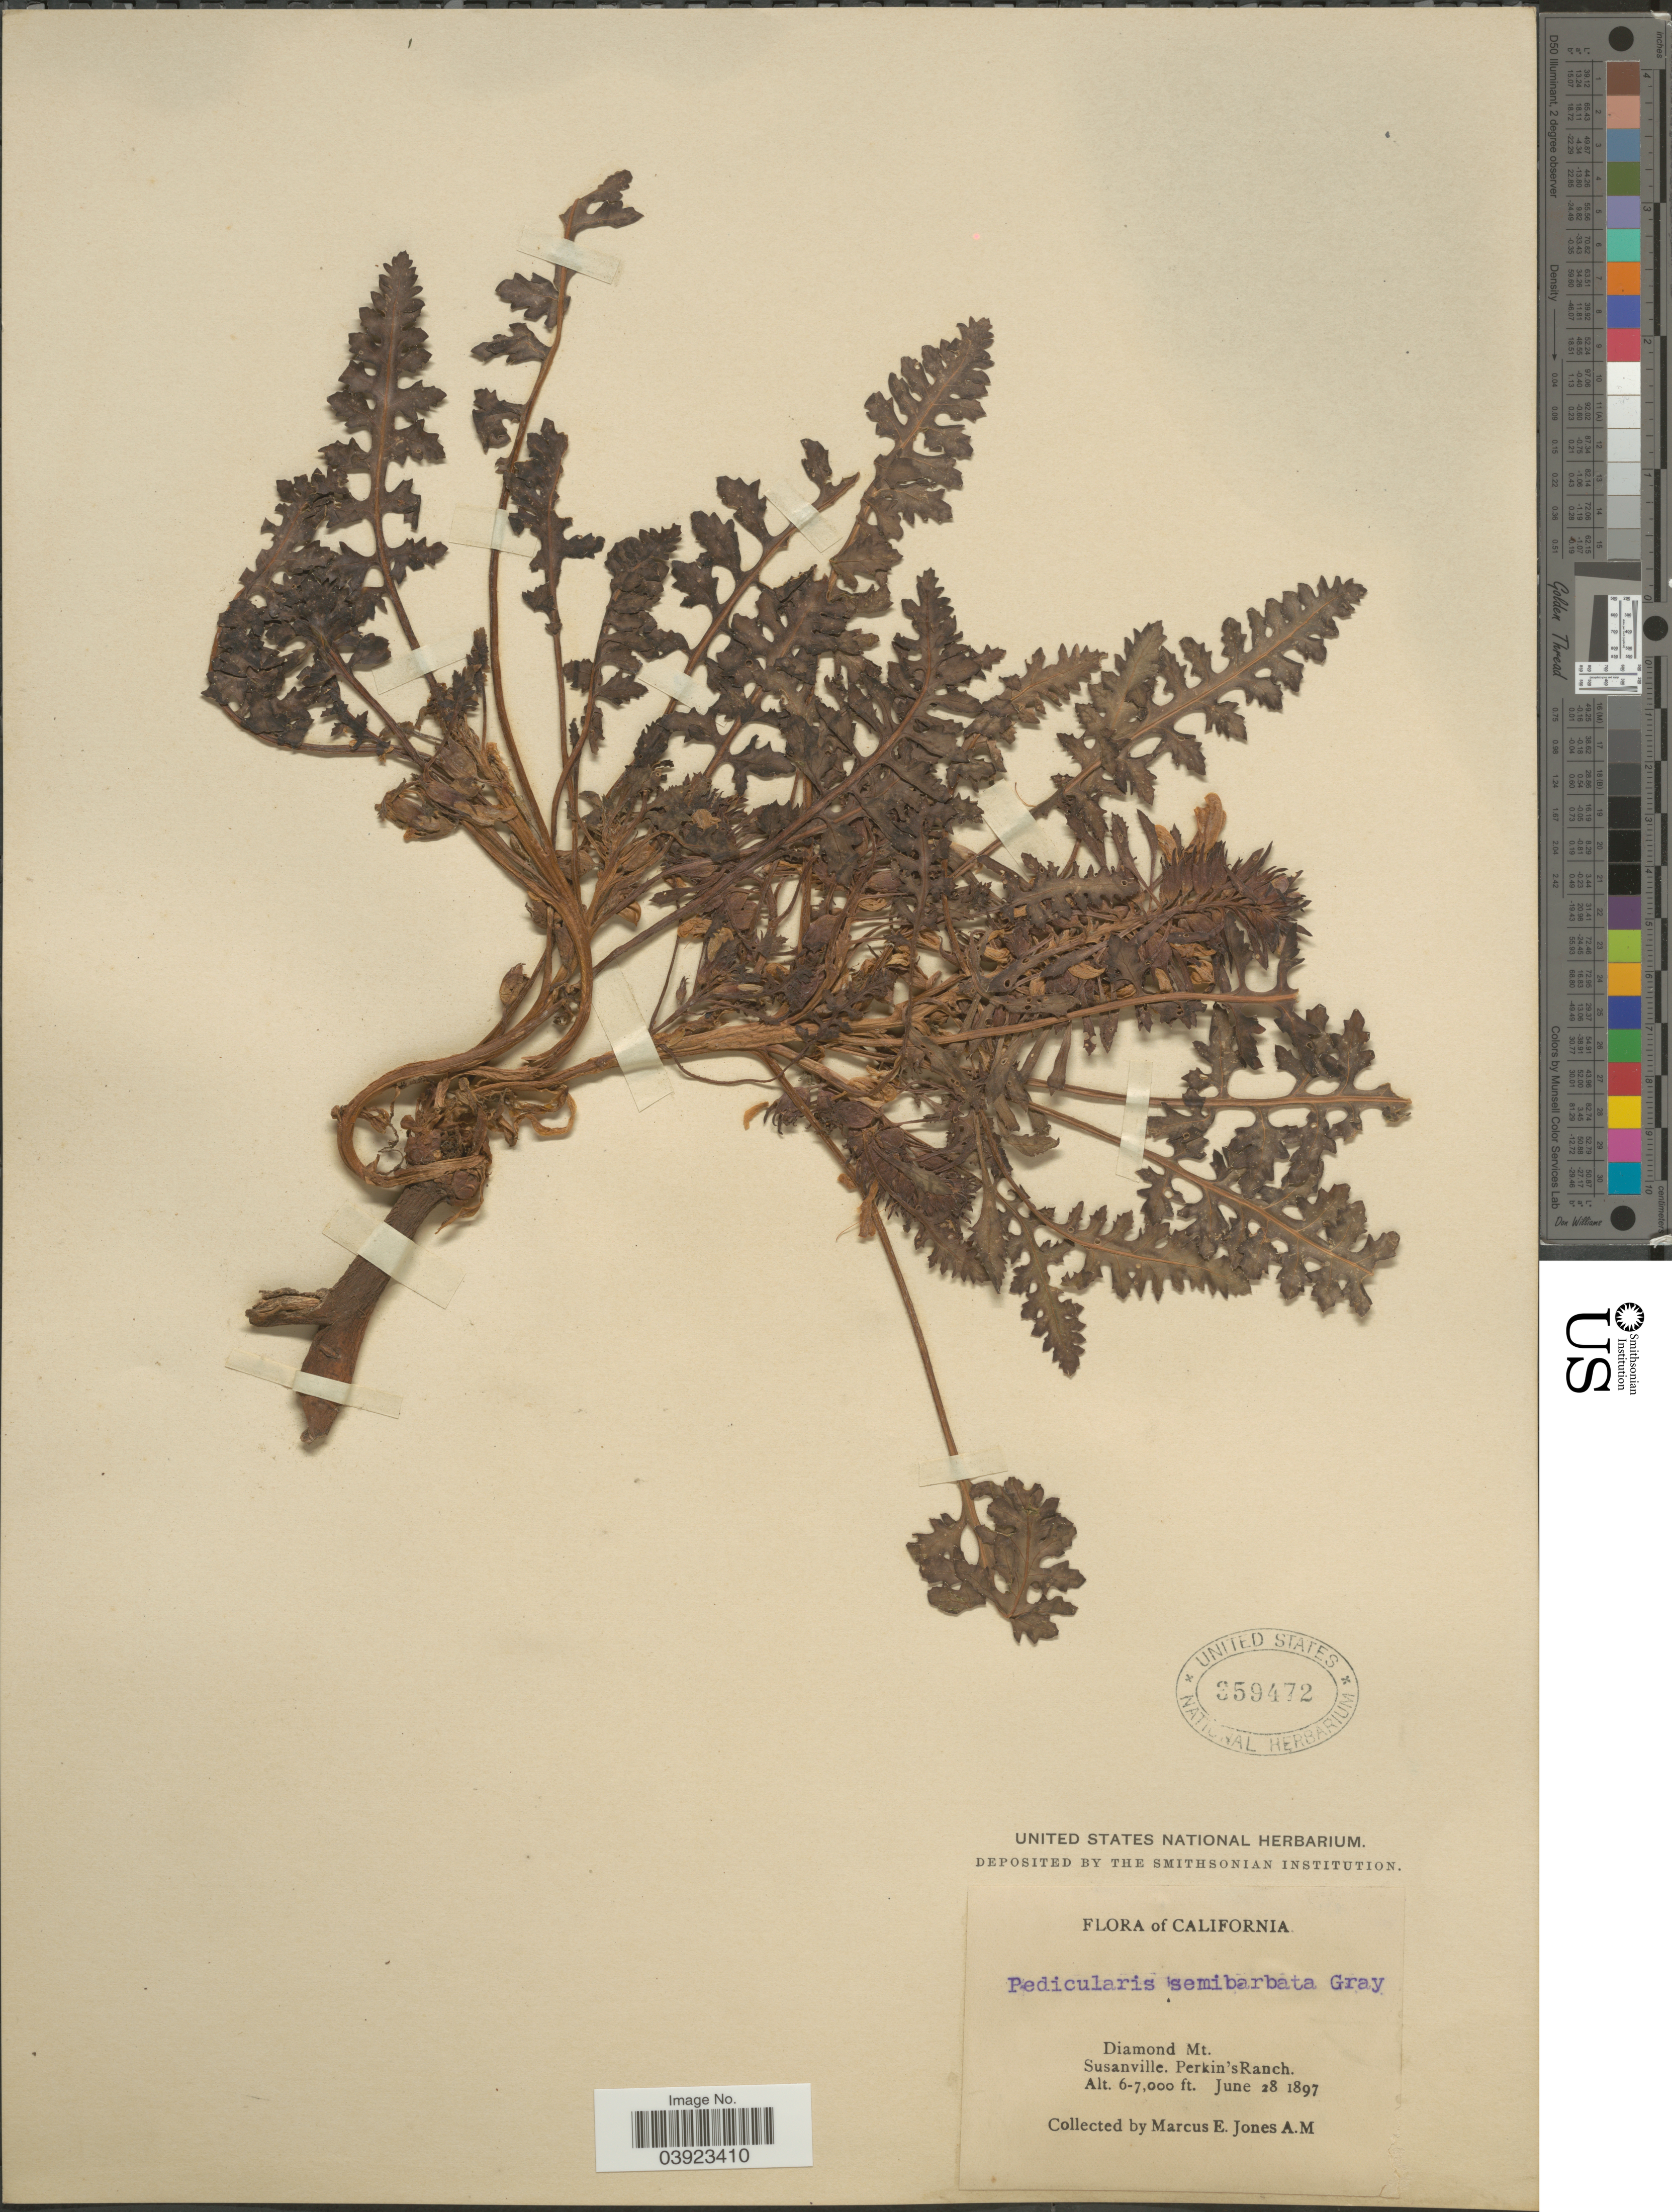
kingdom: Plantae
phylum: Tracheophyta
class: Magnoliopsida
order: Lamiales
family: Orobanchaceae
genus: Pedicularis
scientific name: Pedicularis semibarbata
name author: A. Gray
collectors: M. E. Jones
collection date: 1897-06-28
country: United States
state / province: California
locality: Diamond Mt. Susanville. Perkin's Ranch.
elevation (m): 1829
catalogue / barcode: US 359472